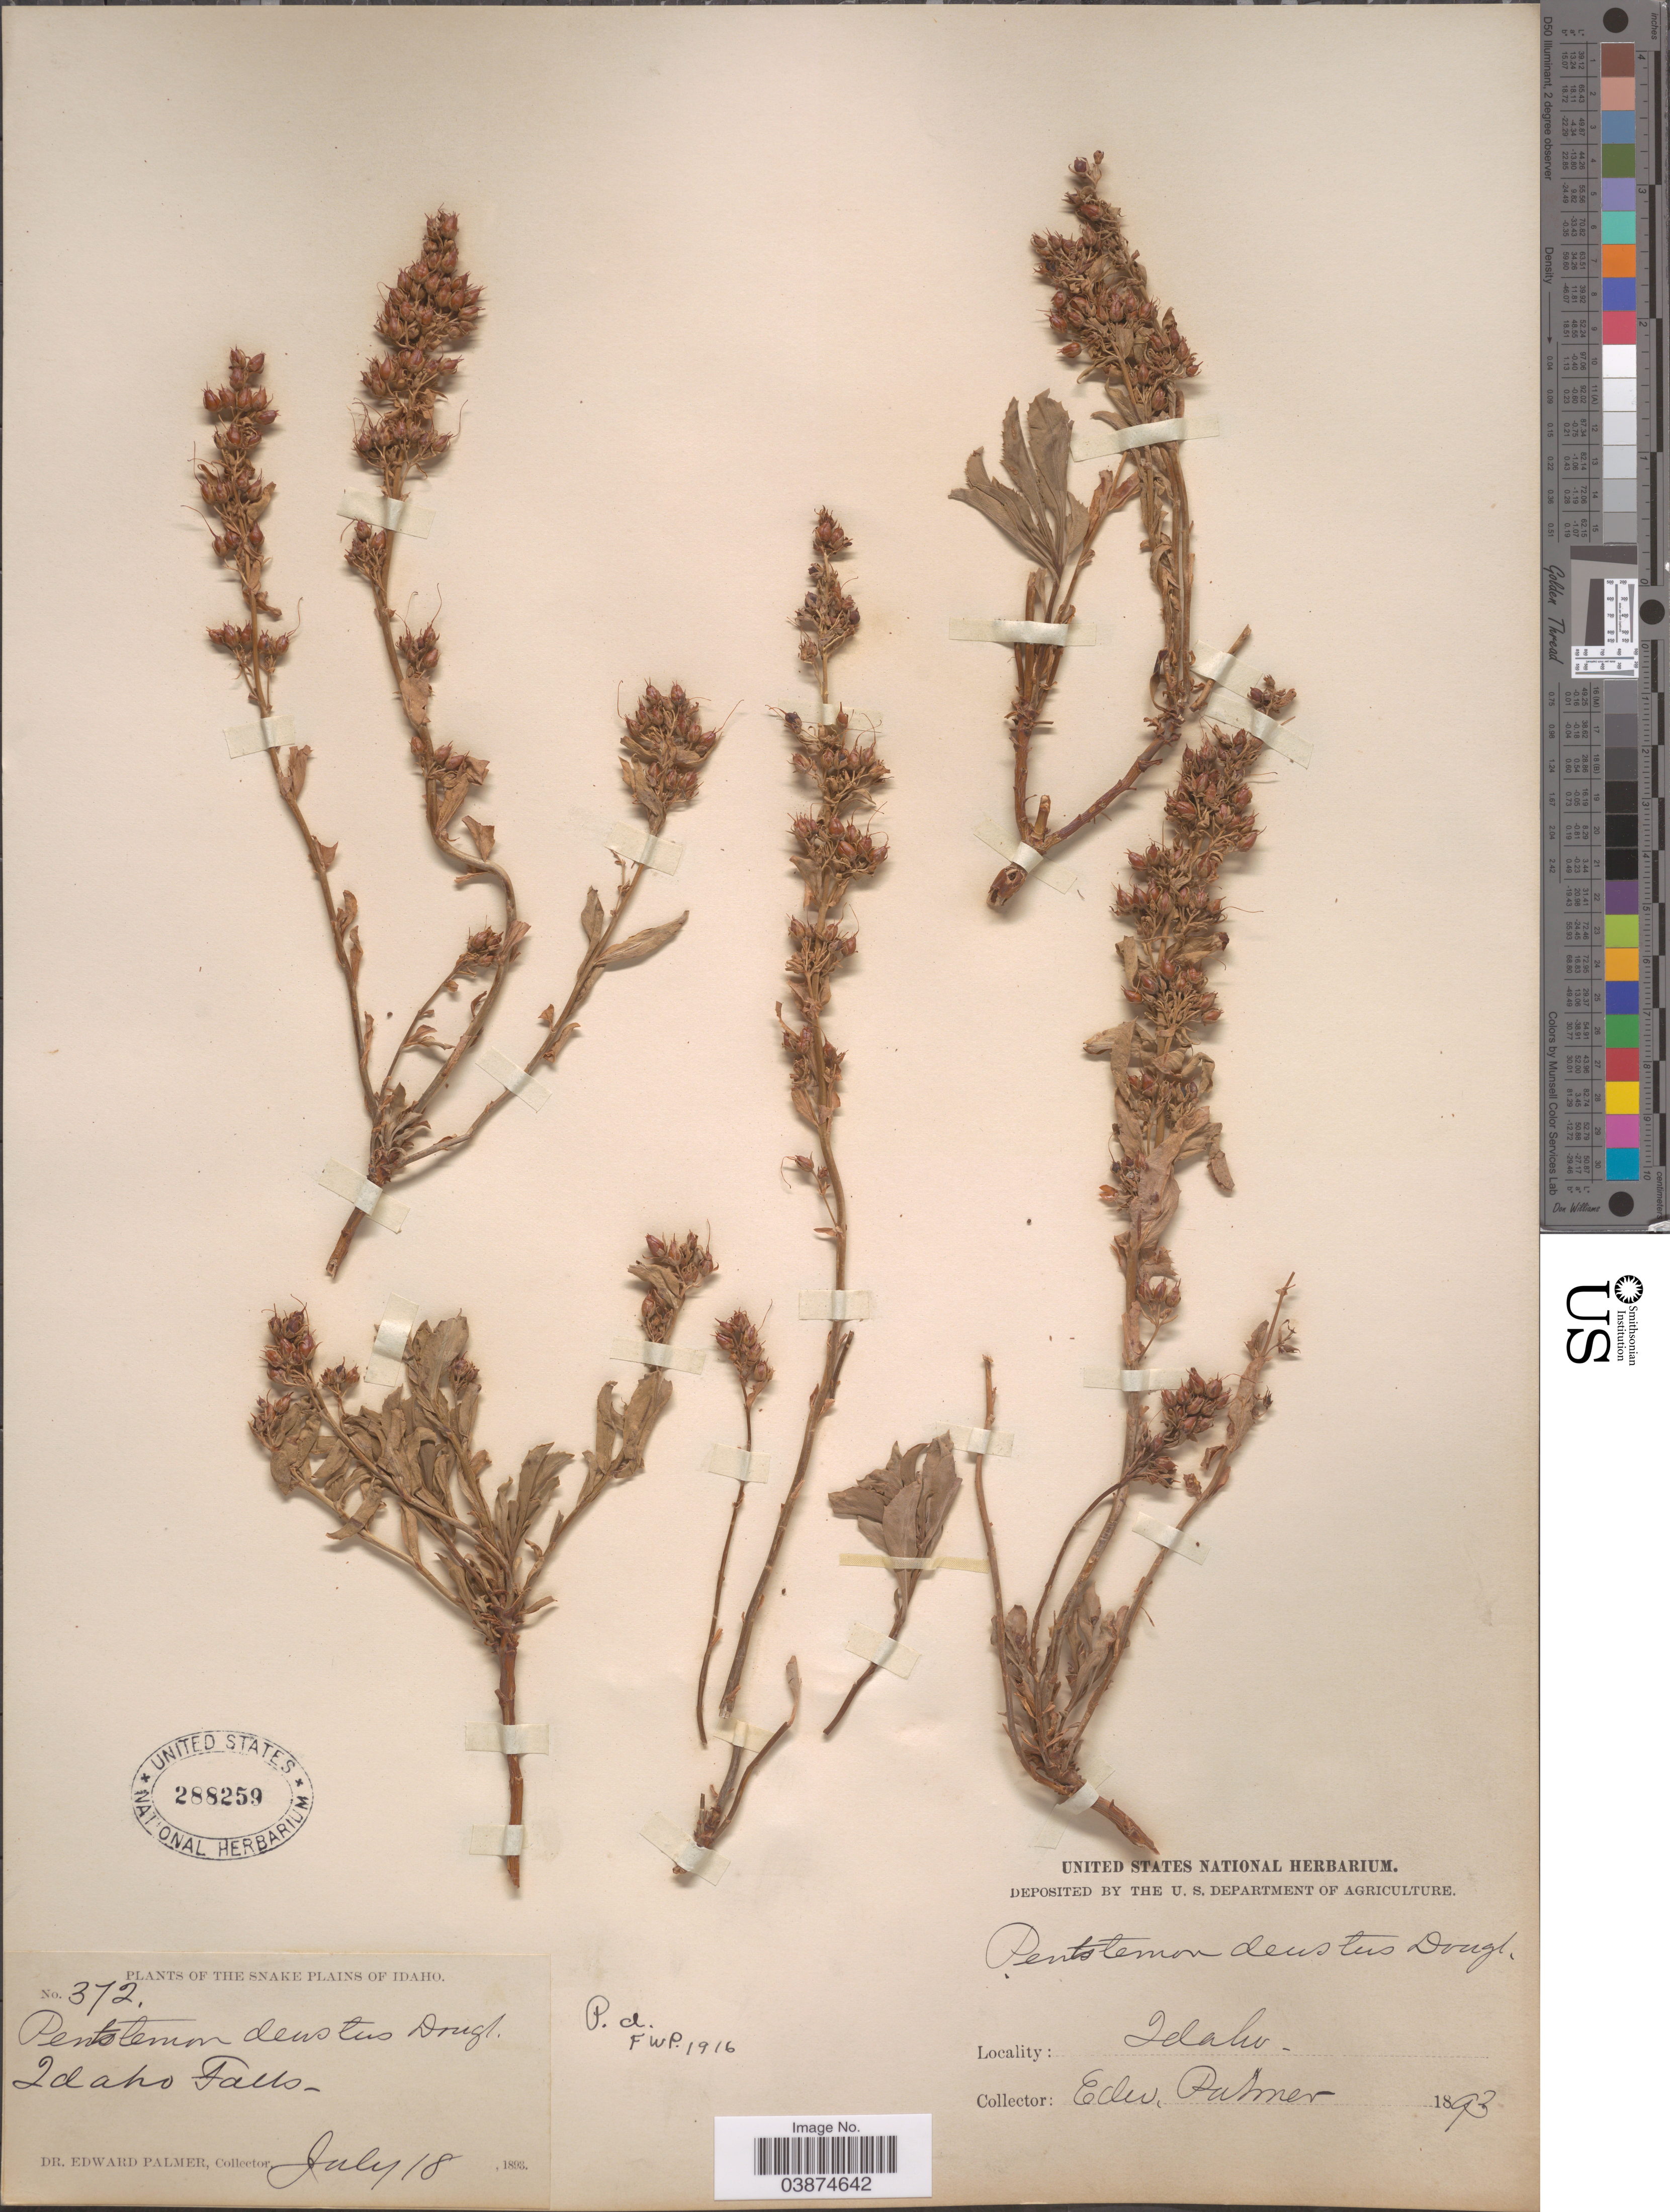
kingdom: Plantae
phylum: Tracheophyta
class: Magnoliopsida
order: Lamiales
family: Plantaginaceae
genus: Penstemon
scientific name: Penstemon deustus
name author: Douglas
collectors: E. Palmer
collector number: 372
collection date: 1893-07-18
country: United States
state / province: Idaho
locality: The Snake Plains of Idaho. Idaho Falls.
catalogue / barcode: US 288259